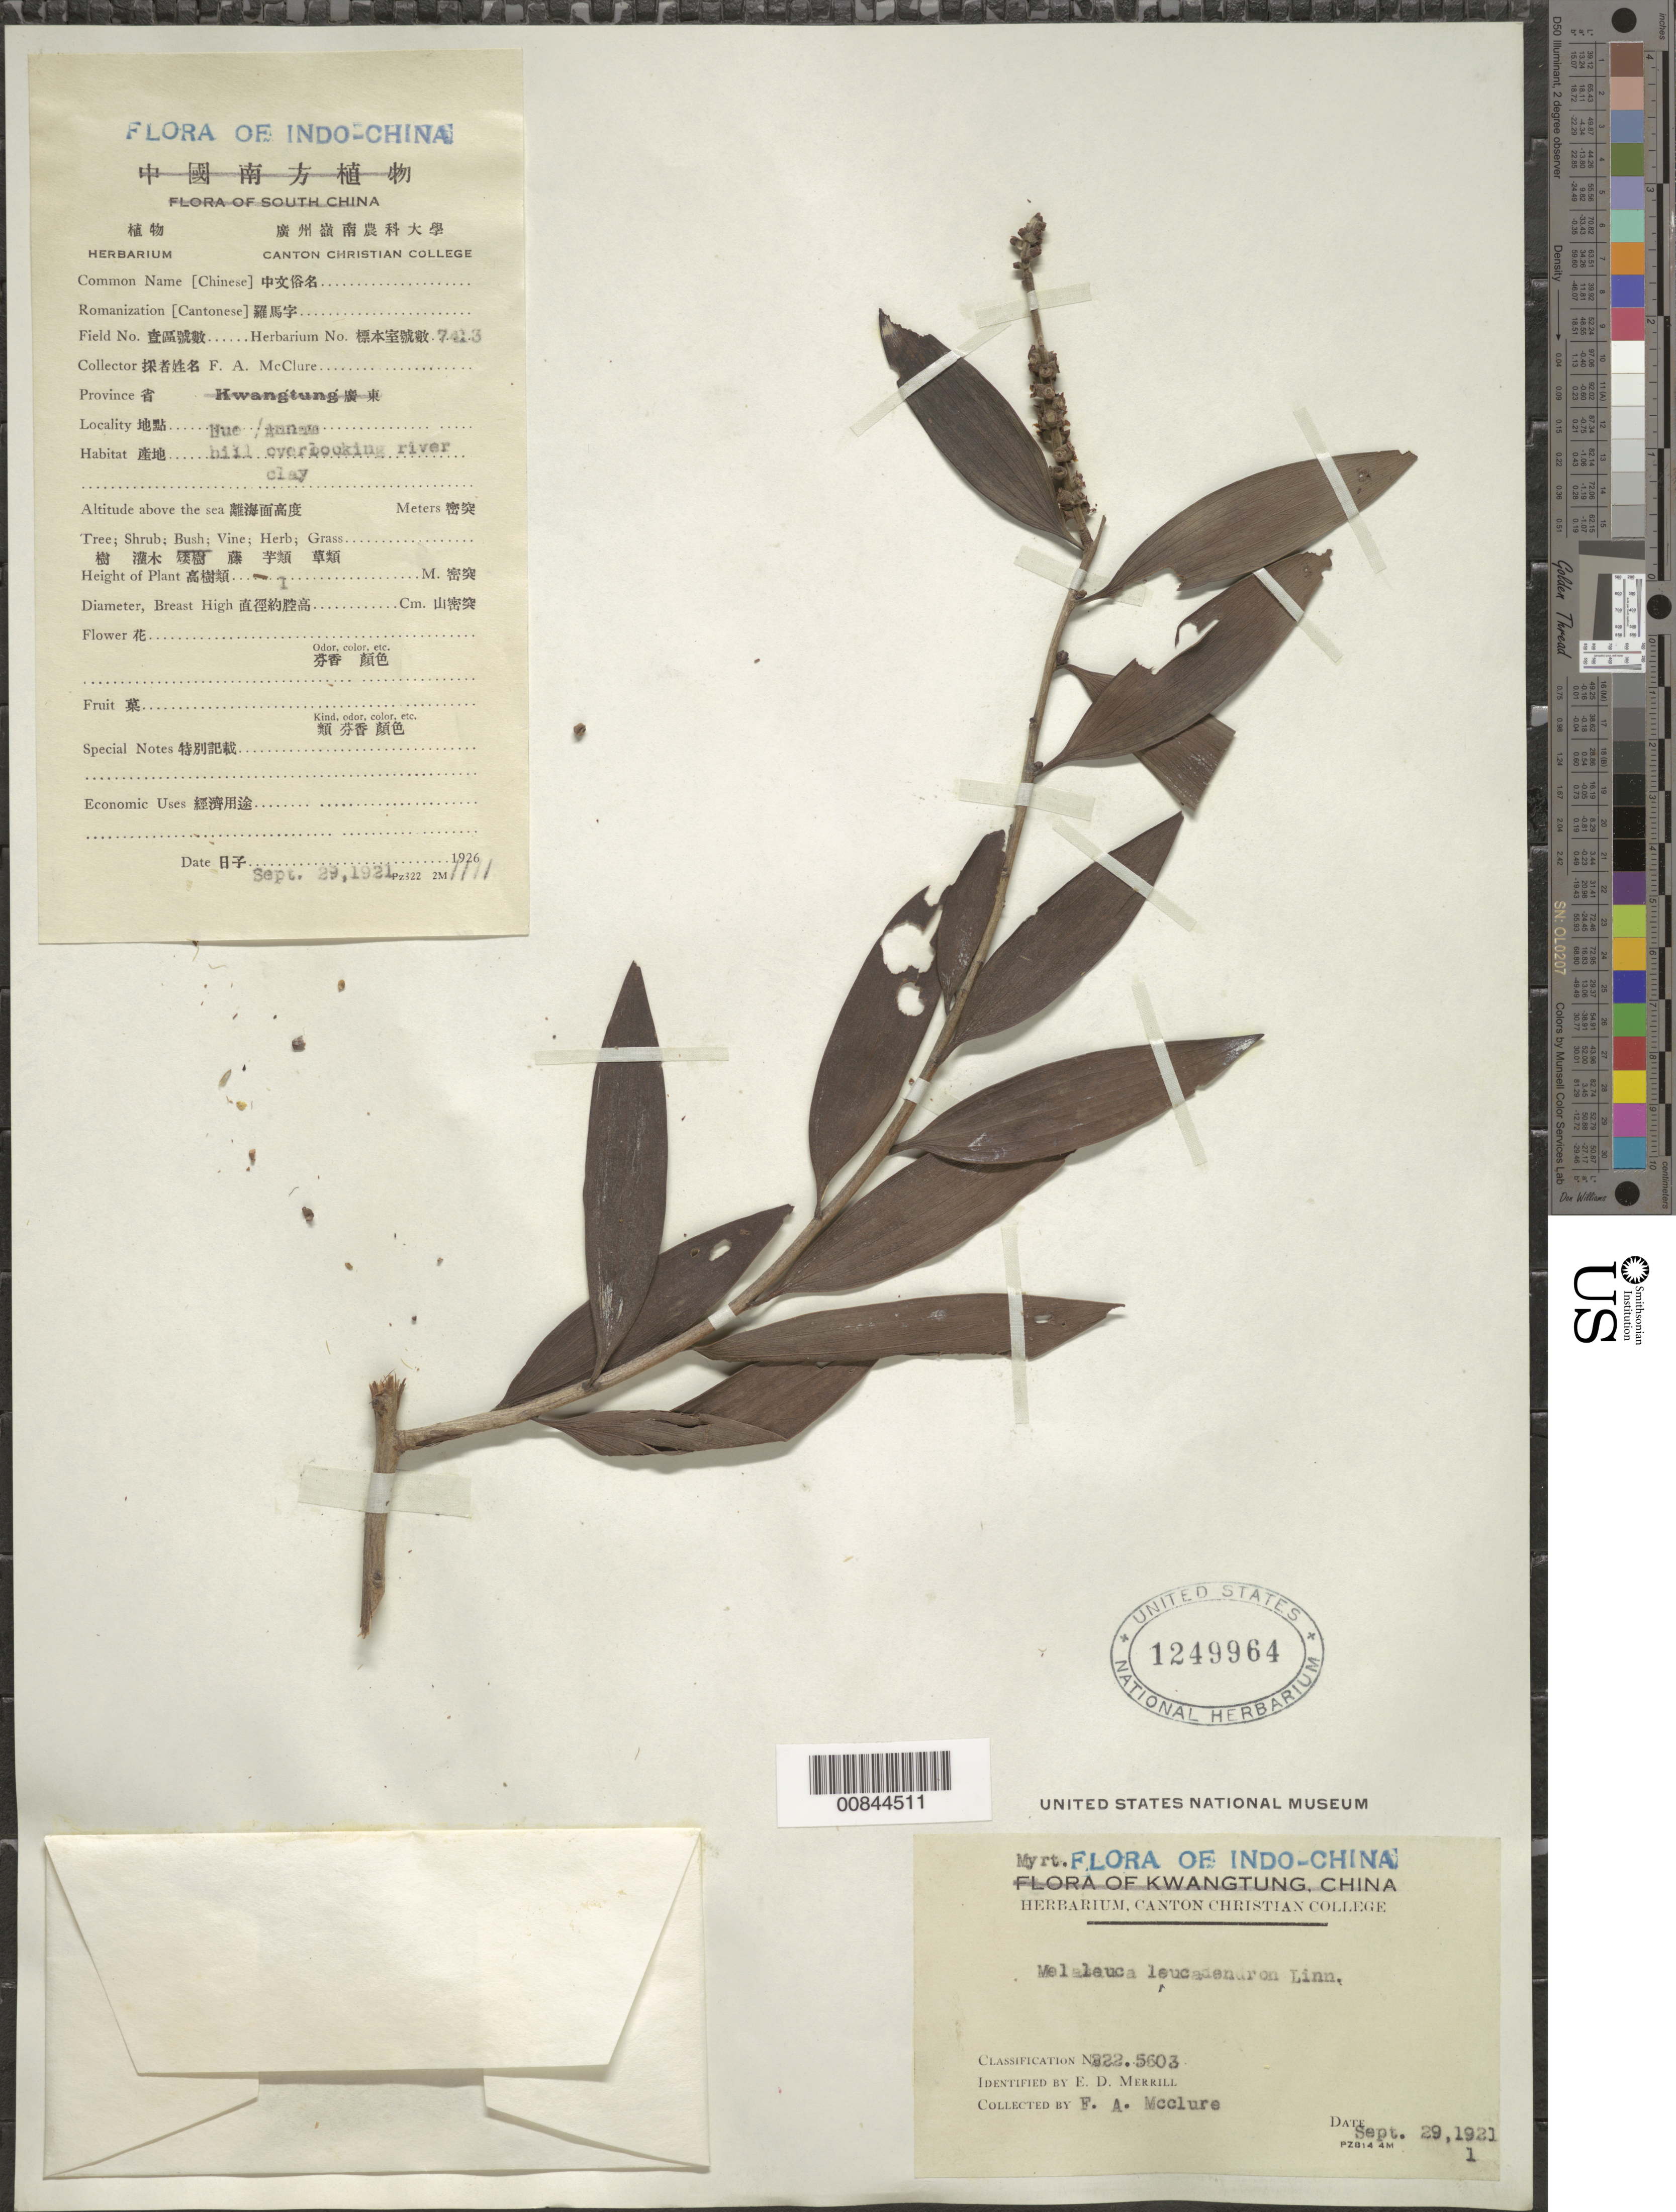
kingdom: Plantae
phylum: Tracheophyta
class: Magnoliopsida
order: Myrtales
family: Myrtaceae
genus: Melaleuca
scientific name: Melaleuca leucadendra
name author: (L.) L.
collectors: F. A. McClure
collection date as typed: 29 Sep 1921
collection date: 1921-09-29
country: China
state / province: Guangdong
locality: Canton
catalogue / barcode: US 1249964